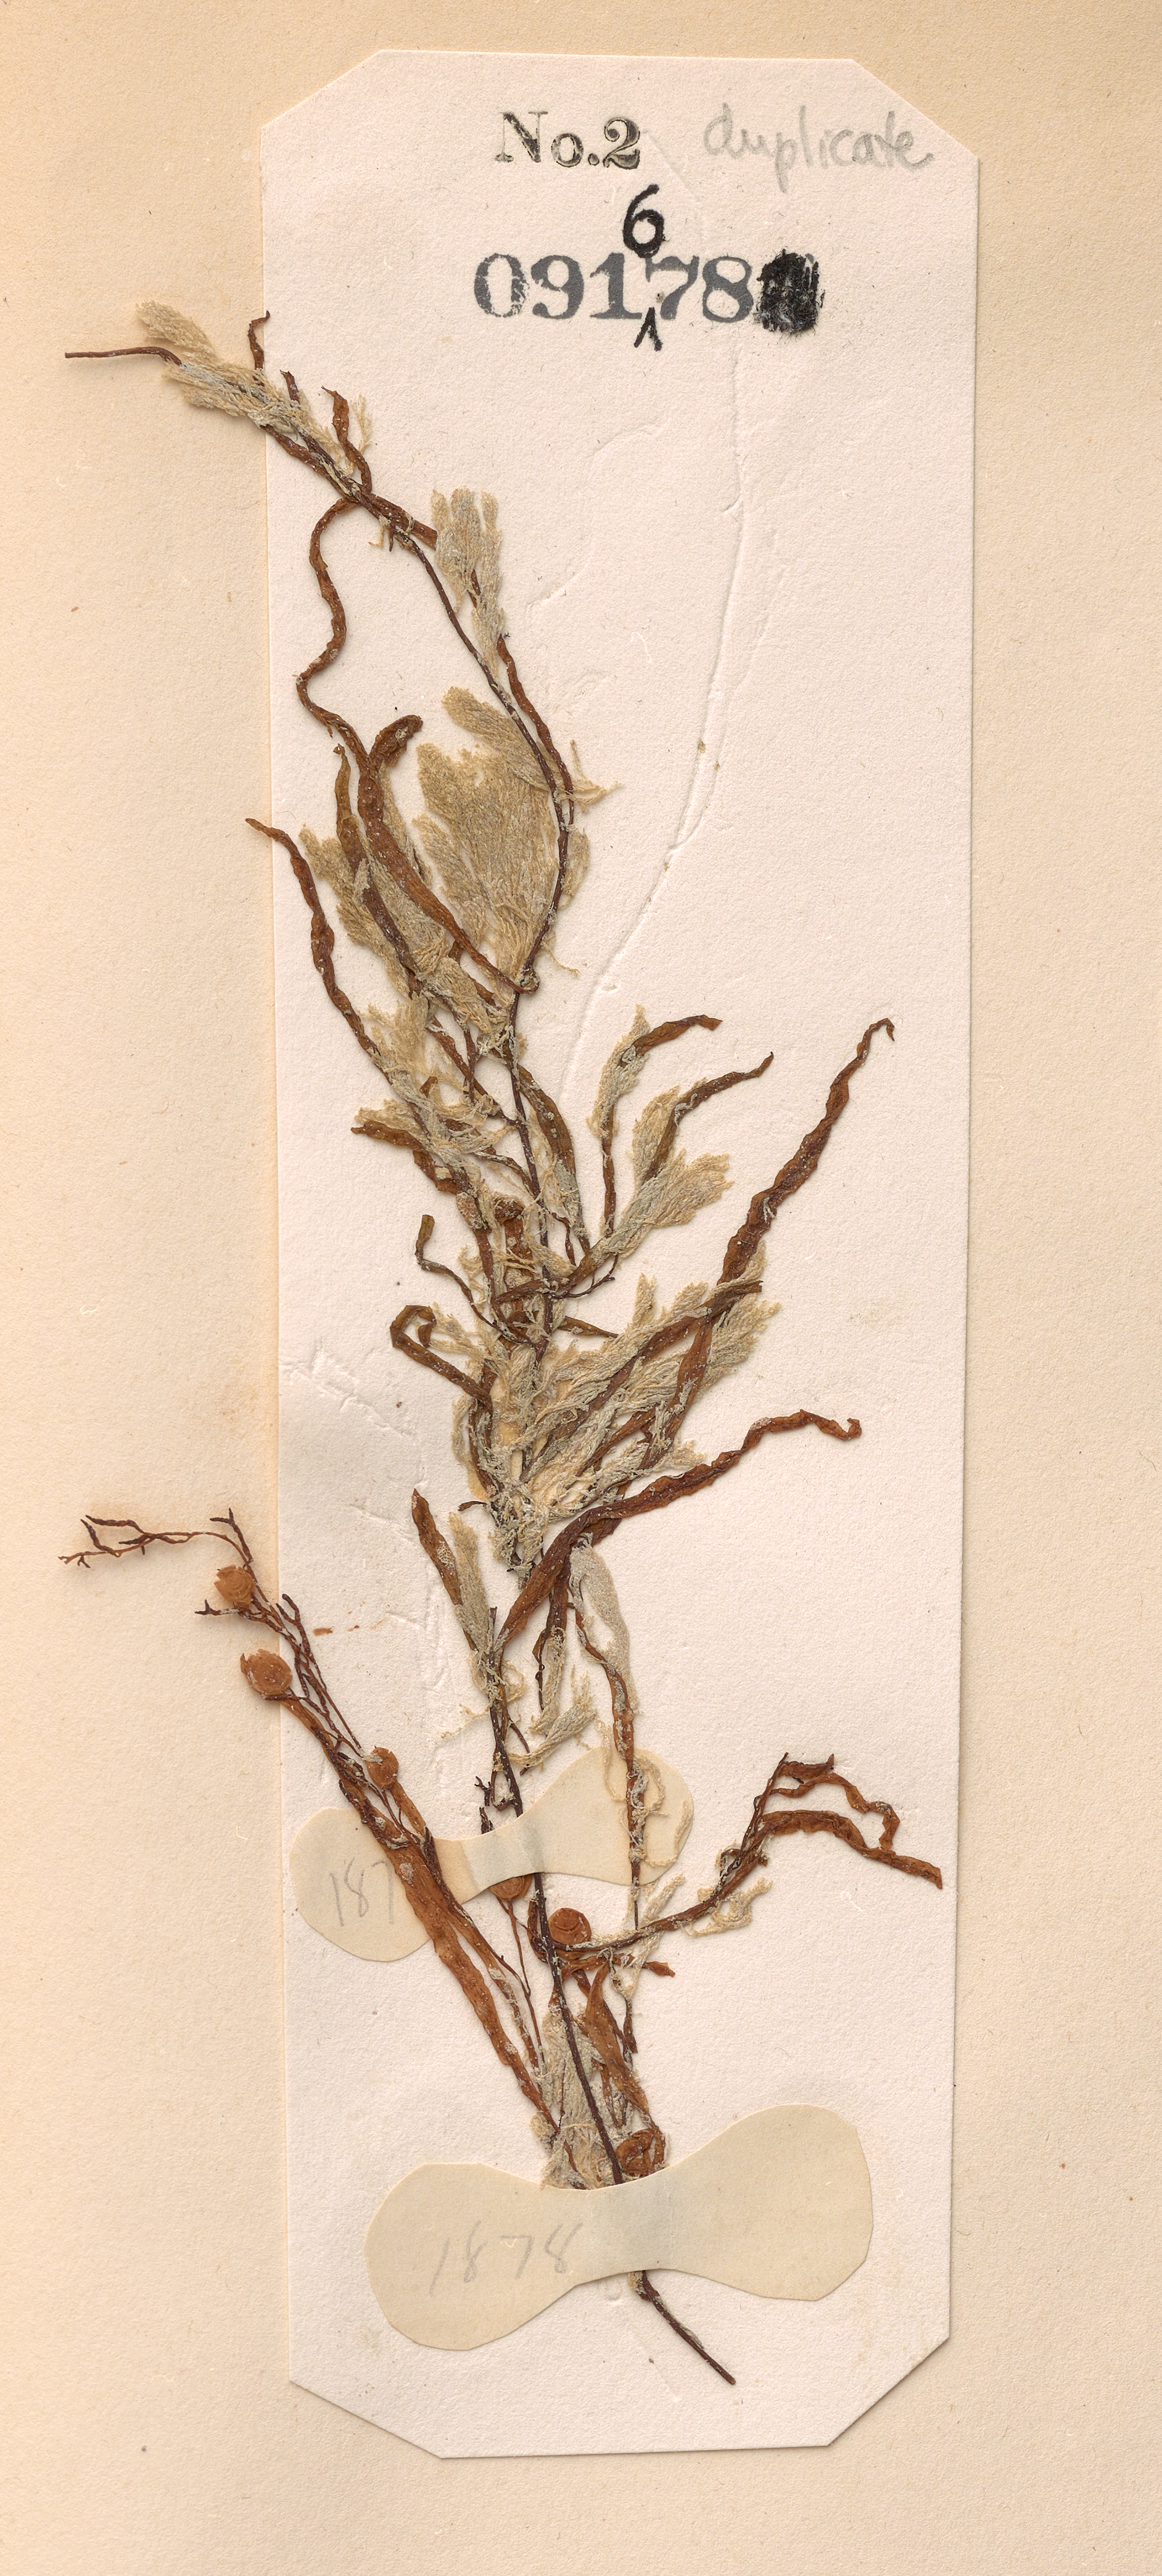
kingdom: Chromista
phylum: Ochrophyta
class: Phaeophyceae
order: Fucales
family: Sargassaceae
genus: Sargassum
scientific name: Sargassum filipendula var. montagnei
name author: (J. Bailey) Grunow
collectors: C. Durant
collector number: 2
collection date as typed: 1850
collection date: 1850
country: United States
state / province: New York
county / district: Kings County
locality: Red Hook and Hurlgate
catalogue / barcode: US 91678